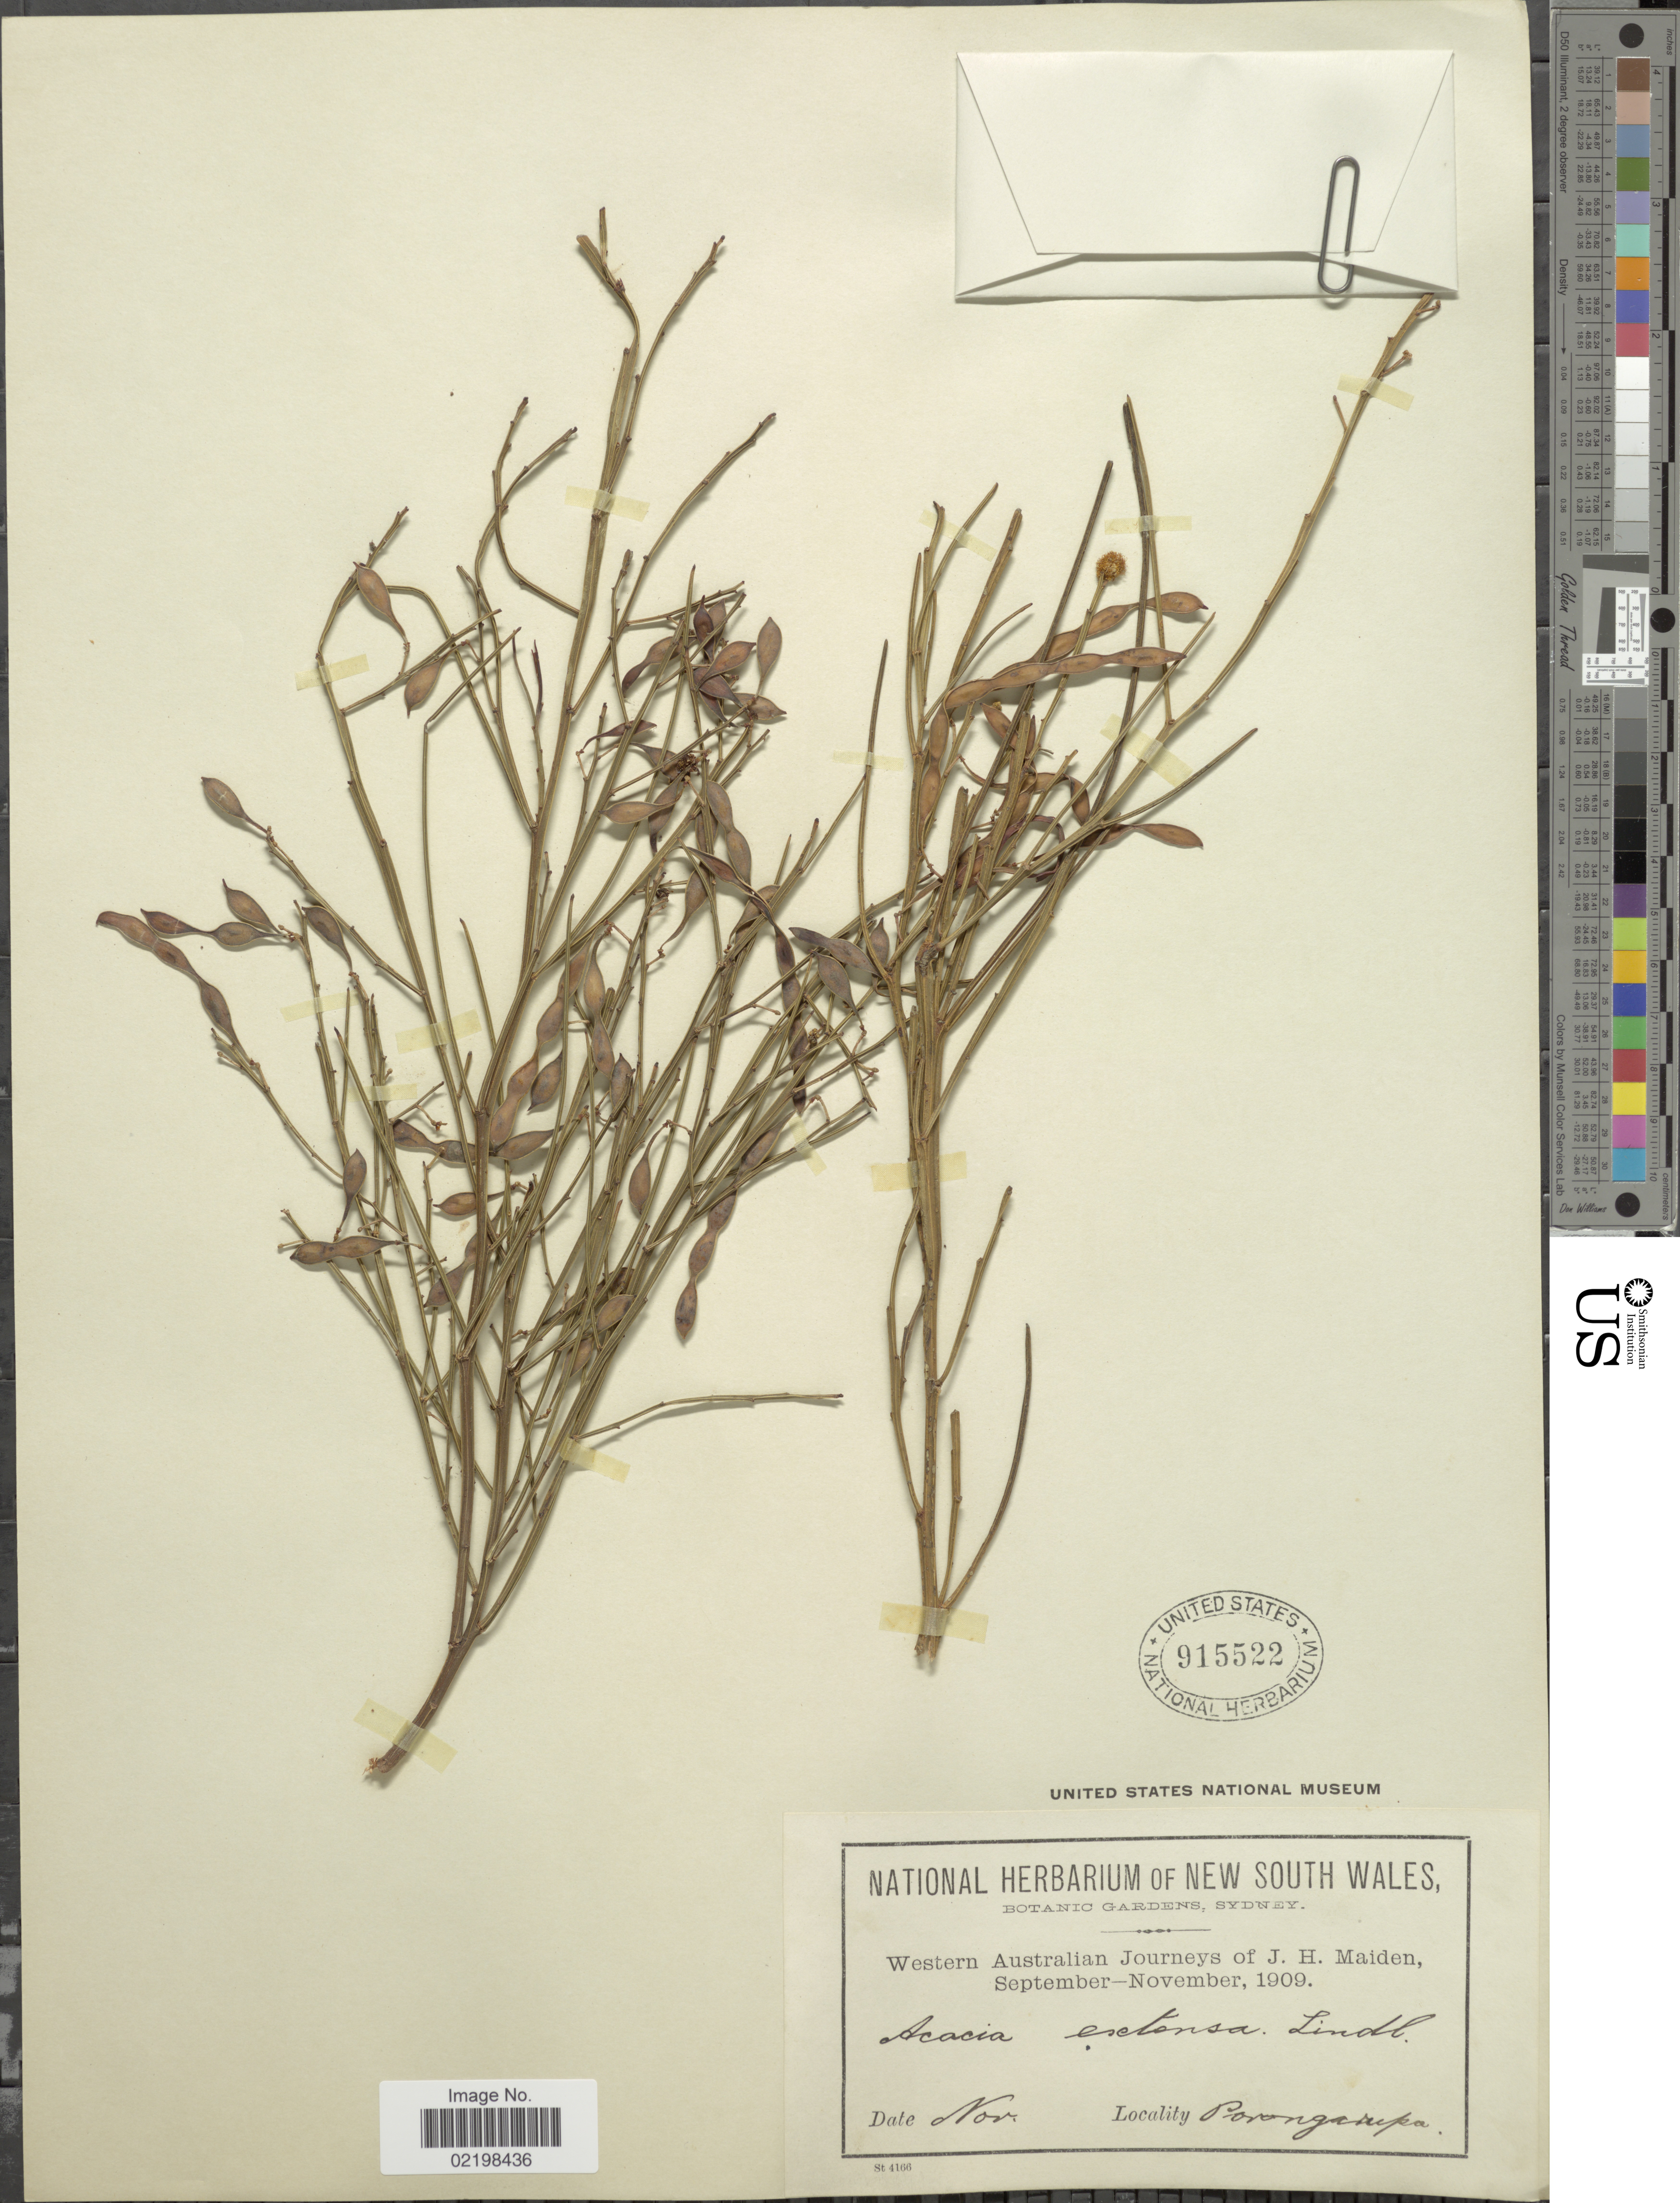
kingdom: Plantae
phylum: Tracheophyta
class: Magnoliopsida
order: Fabales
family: Fabaceae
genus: Acacia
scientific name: Acacia extensa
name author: Lindl.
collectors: J. Maiden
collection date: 1909-11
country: Australia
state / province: Western Australia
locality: Porongorups.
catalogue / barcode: US 915522